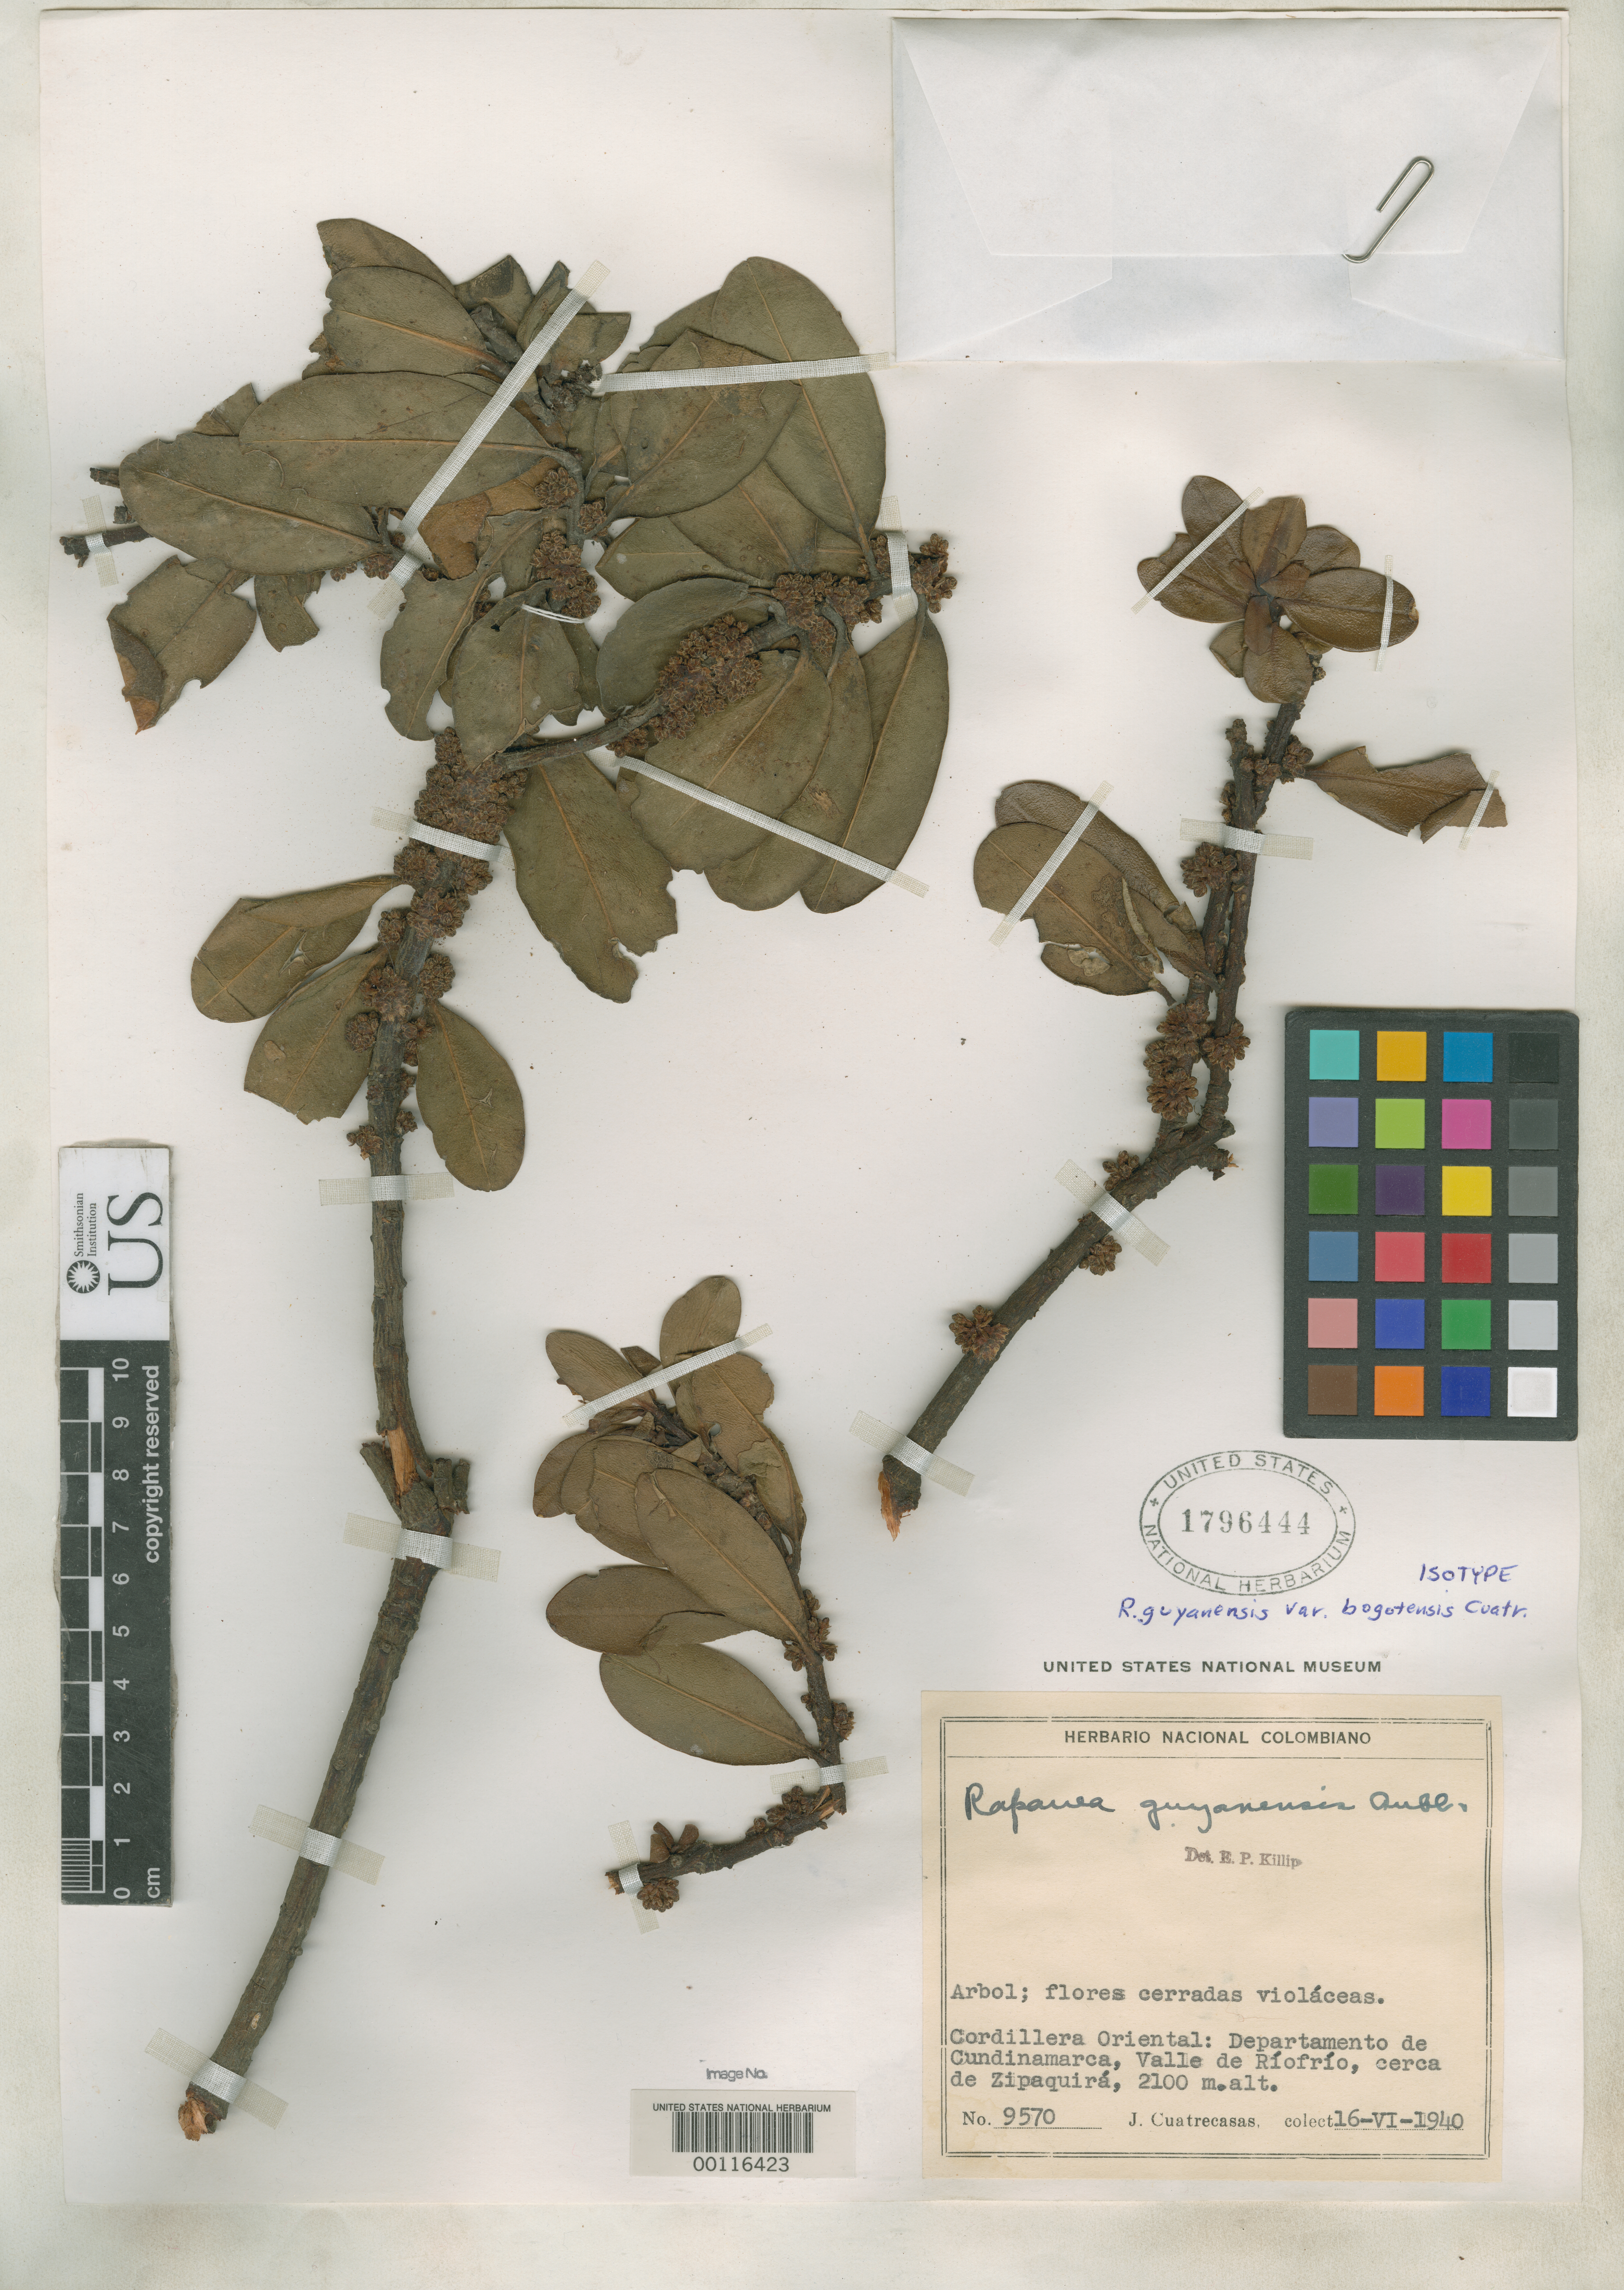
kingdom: Plantae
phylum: Tracheophyta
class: Magnoliopsida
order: Ericales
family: Primulaceae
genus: Rapanea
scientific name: Rapanea guianensis var. bogotensis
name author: Cuatrec.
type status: Isotype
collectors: J. Cuatrecasas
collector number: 9570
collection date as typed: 16 Jun 1940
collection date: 1940-06-16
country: Colombia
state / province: Cundinamarca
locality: Valle de Rio Frio, Cerca de Zipaquira.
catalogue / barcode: US 1796444